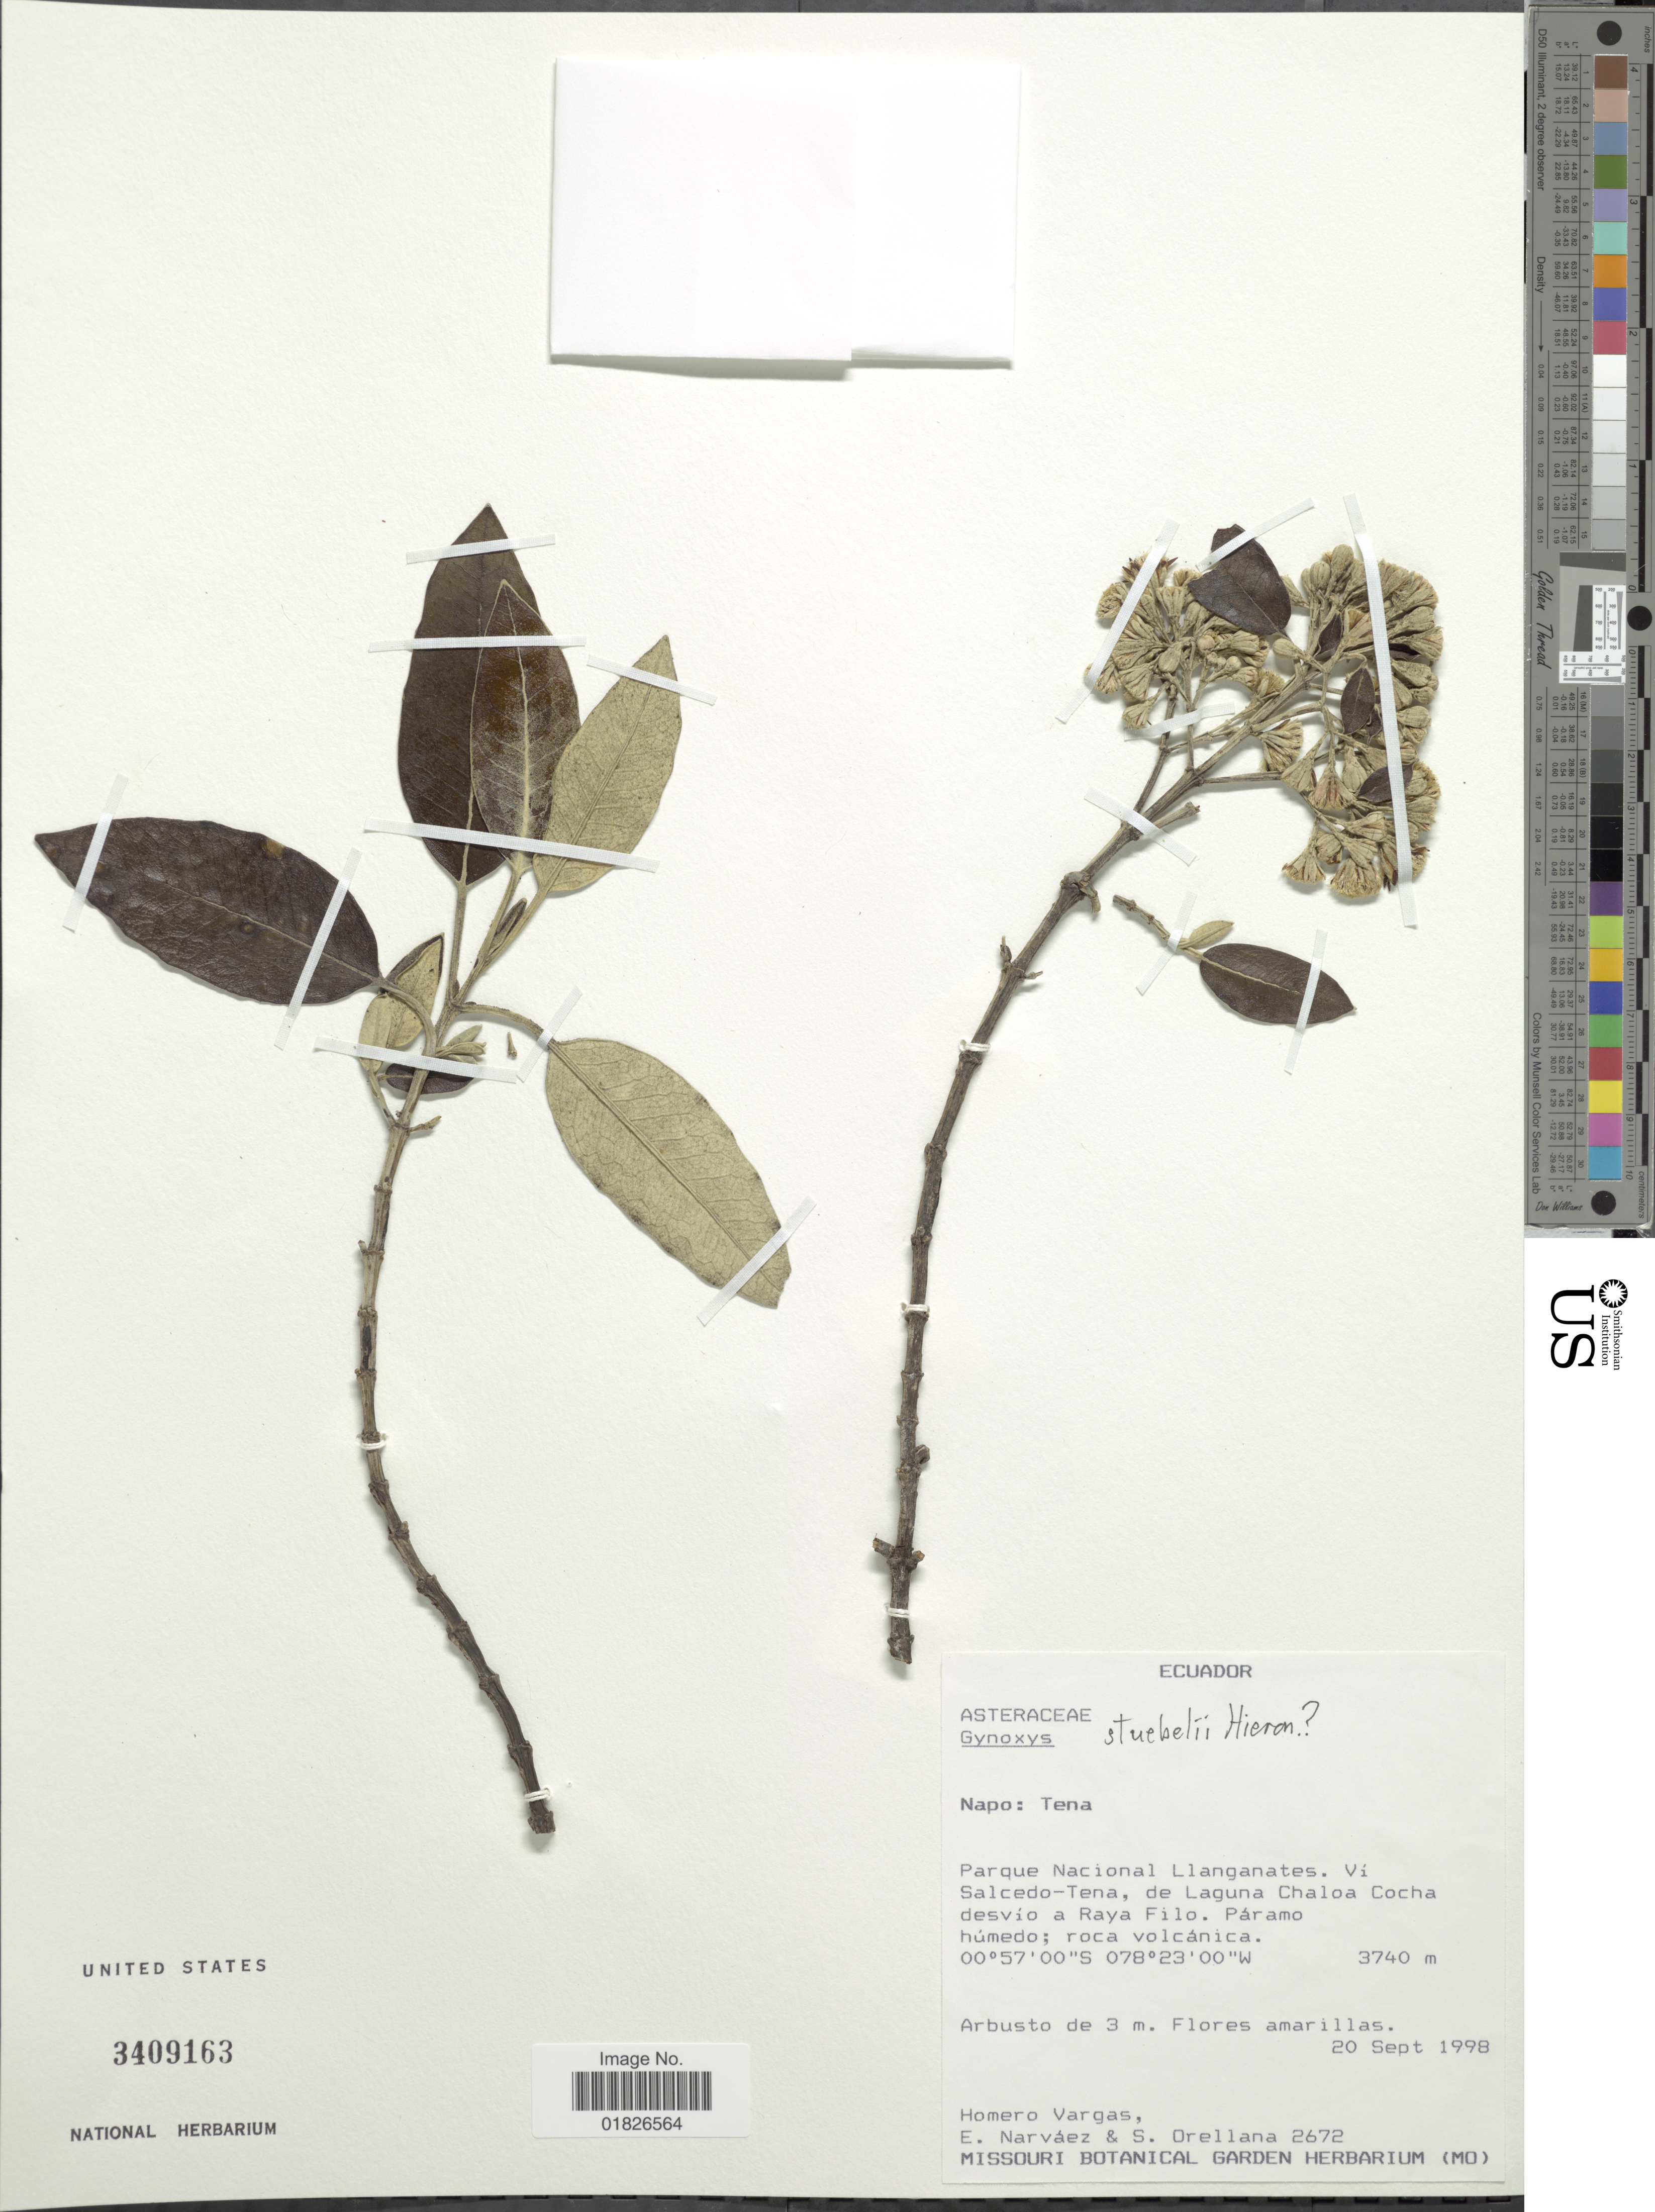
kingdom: Plantae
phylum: Tracheophyta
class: Magnoliopsida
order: Asterales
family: Asteraceae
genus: Gynoxys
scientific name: Gynoxys steubelii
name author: Hieron.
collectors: H. Vargas, E. Narváez & S. Orellana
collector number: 2672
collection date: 1998-09-20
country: Ecuador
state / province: Napo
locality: Tena, Parque Nacional Llanganates, Vi Salcedo-Tena, de Laguna Chaloa Cocha desvio a Raya Filo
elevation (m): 3740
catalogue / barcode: US 3409163